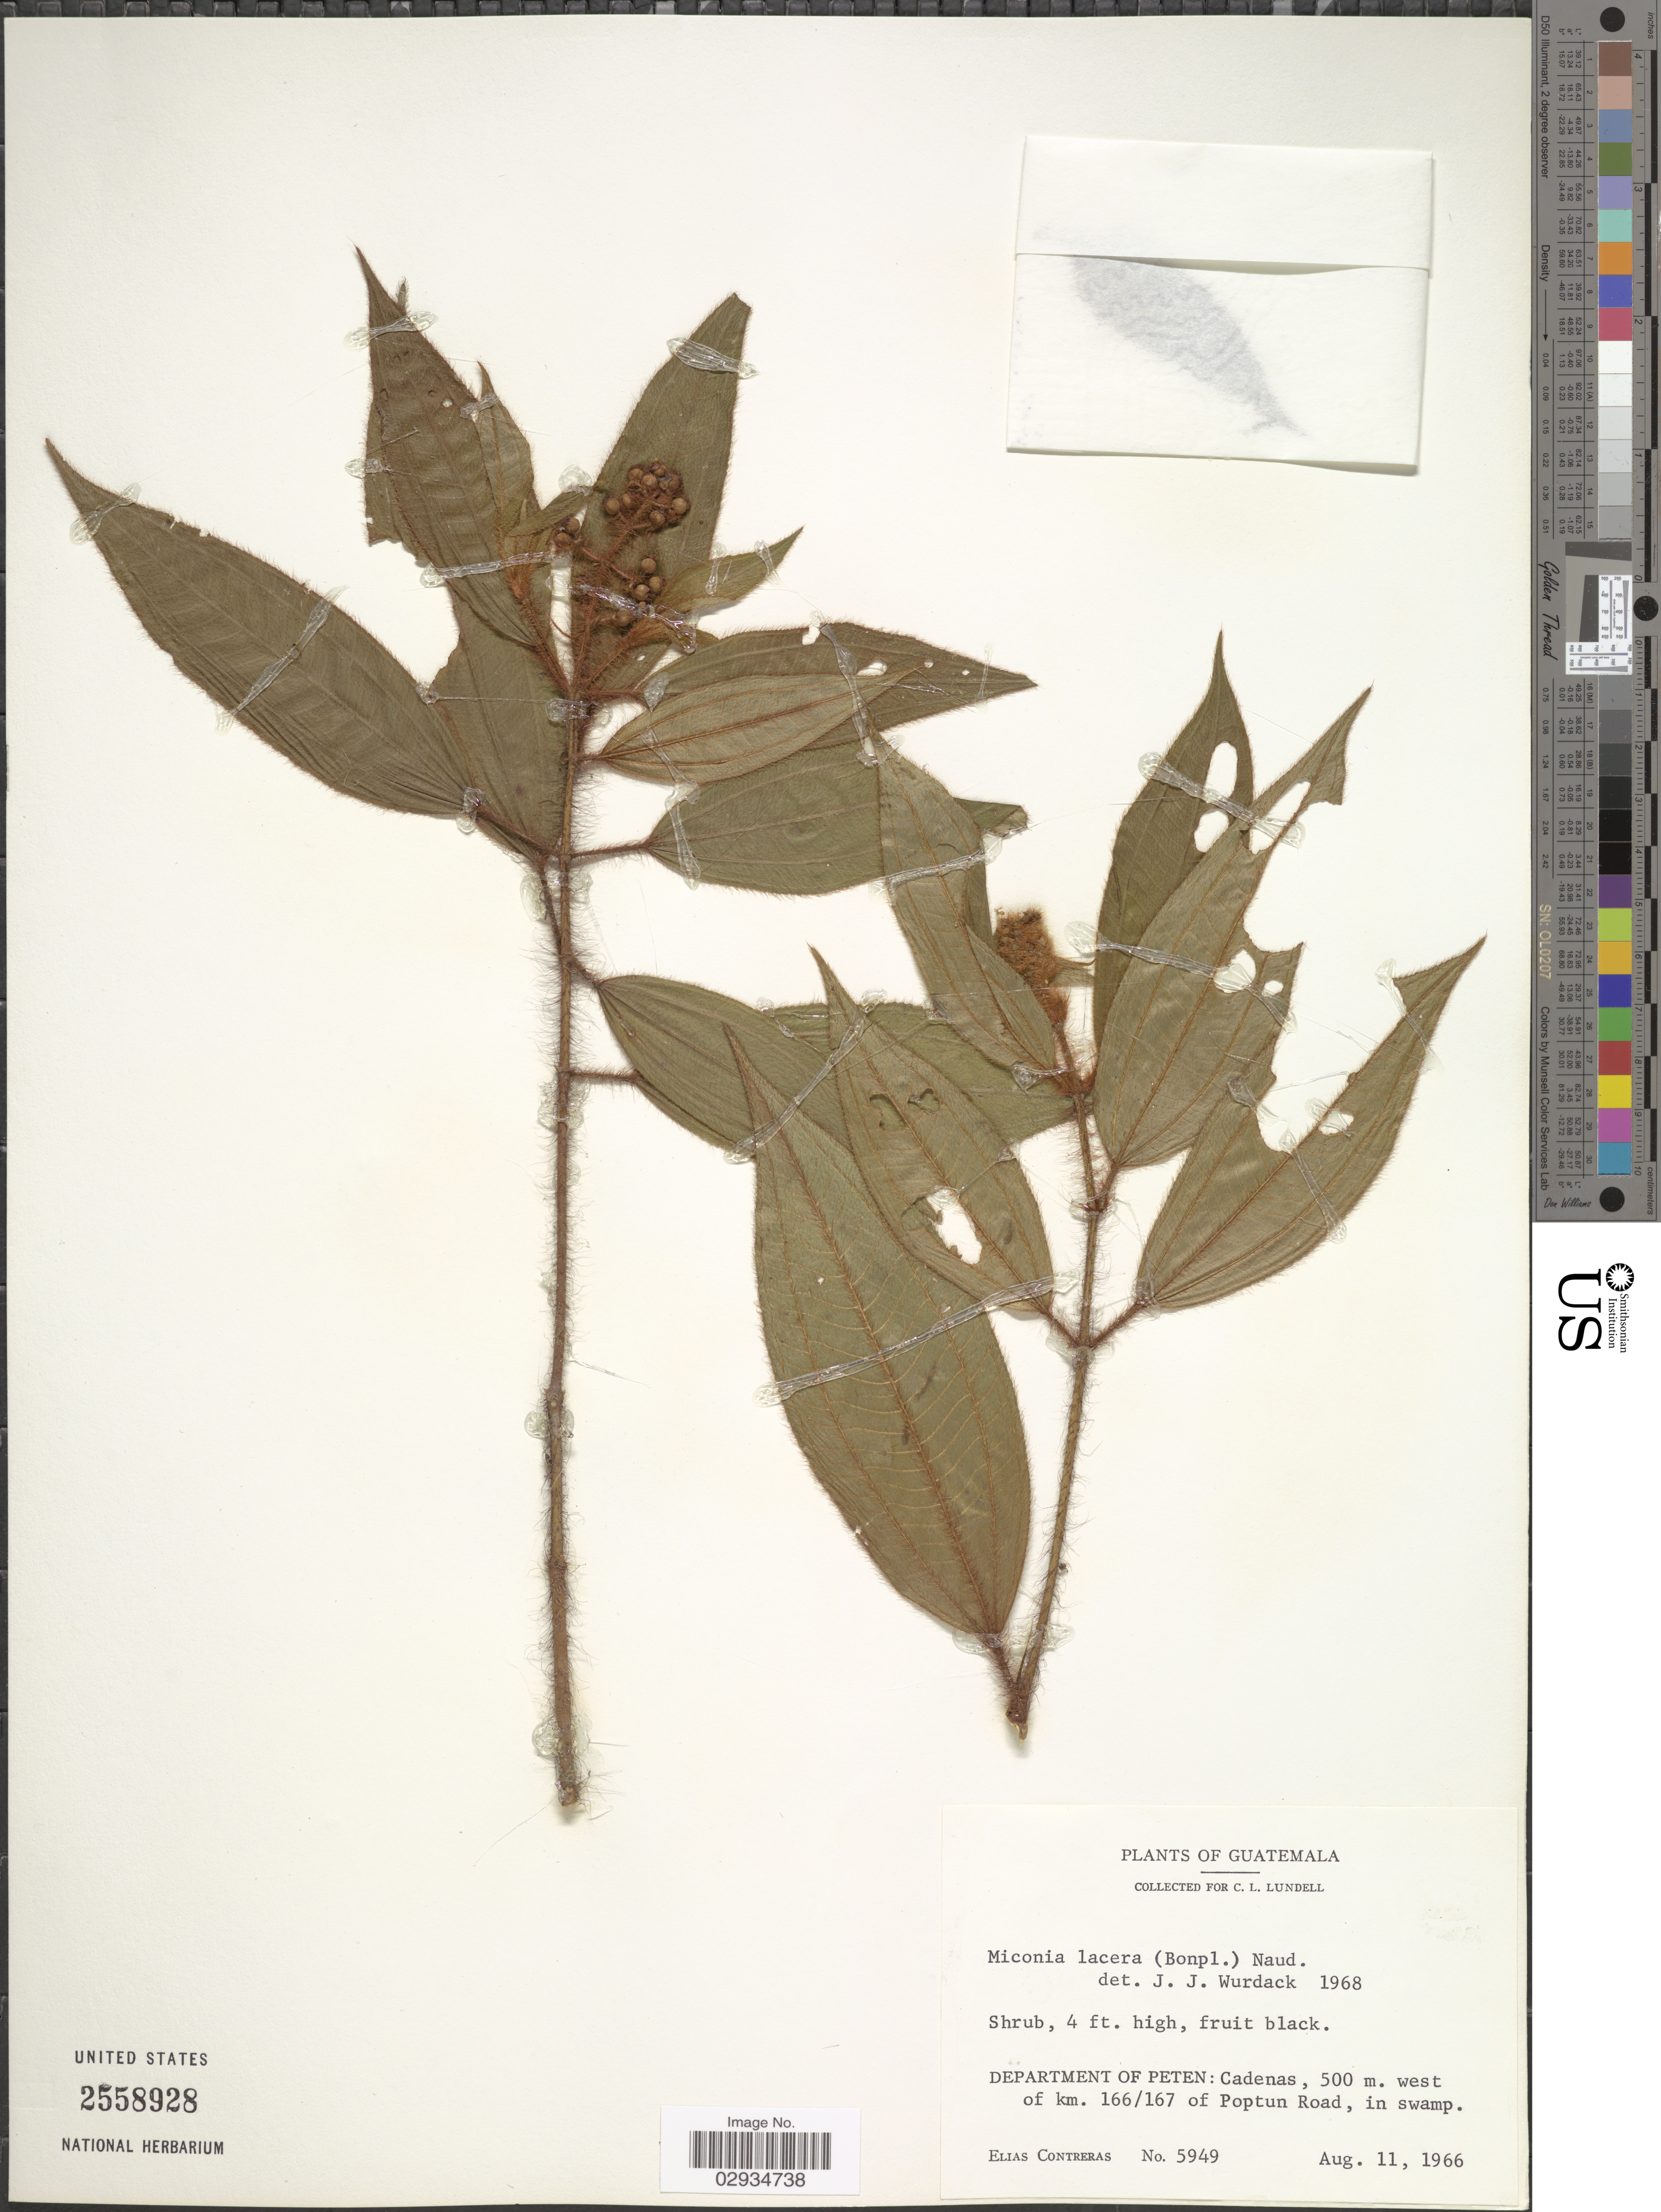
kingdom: Plantae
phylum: Tracheophyta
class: Magnoliopsida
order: Myrtales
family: Melastomataceae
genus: Miconia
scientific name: Miconia lacera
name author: (Bonpl.) Naudin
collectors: E. Contreras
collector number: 5949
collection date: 1966-08-11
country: Guatemala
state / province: El Petén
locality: Department of Peten: Cadenas, 500m [unsure placement] west of km. 166/167 of Poptun Road, in swamp.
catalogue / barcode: US 2558928